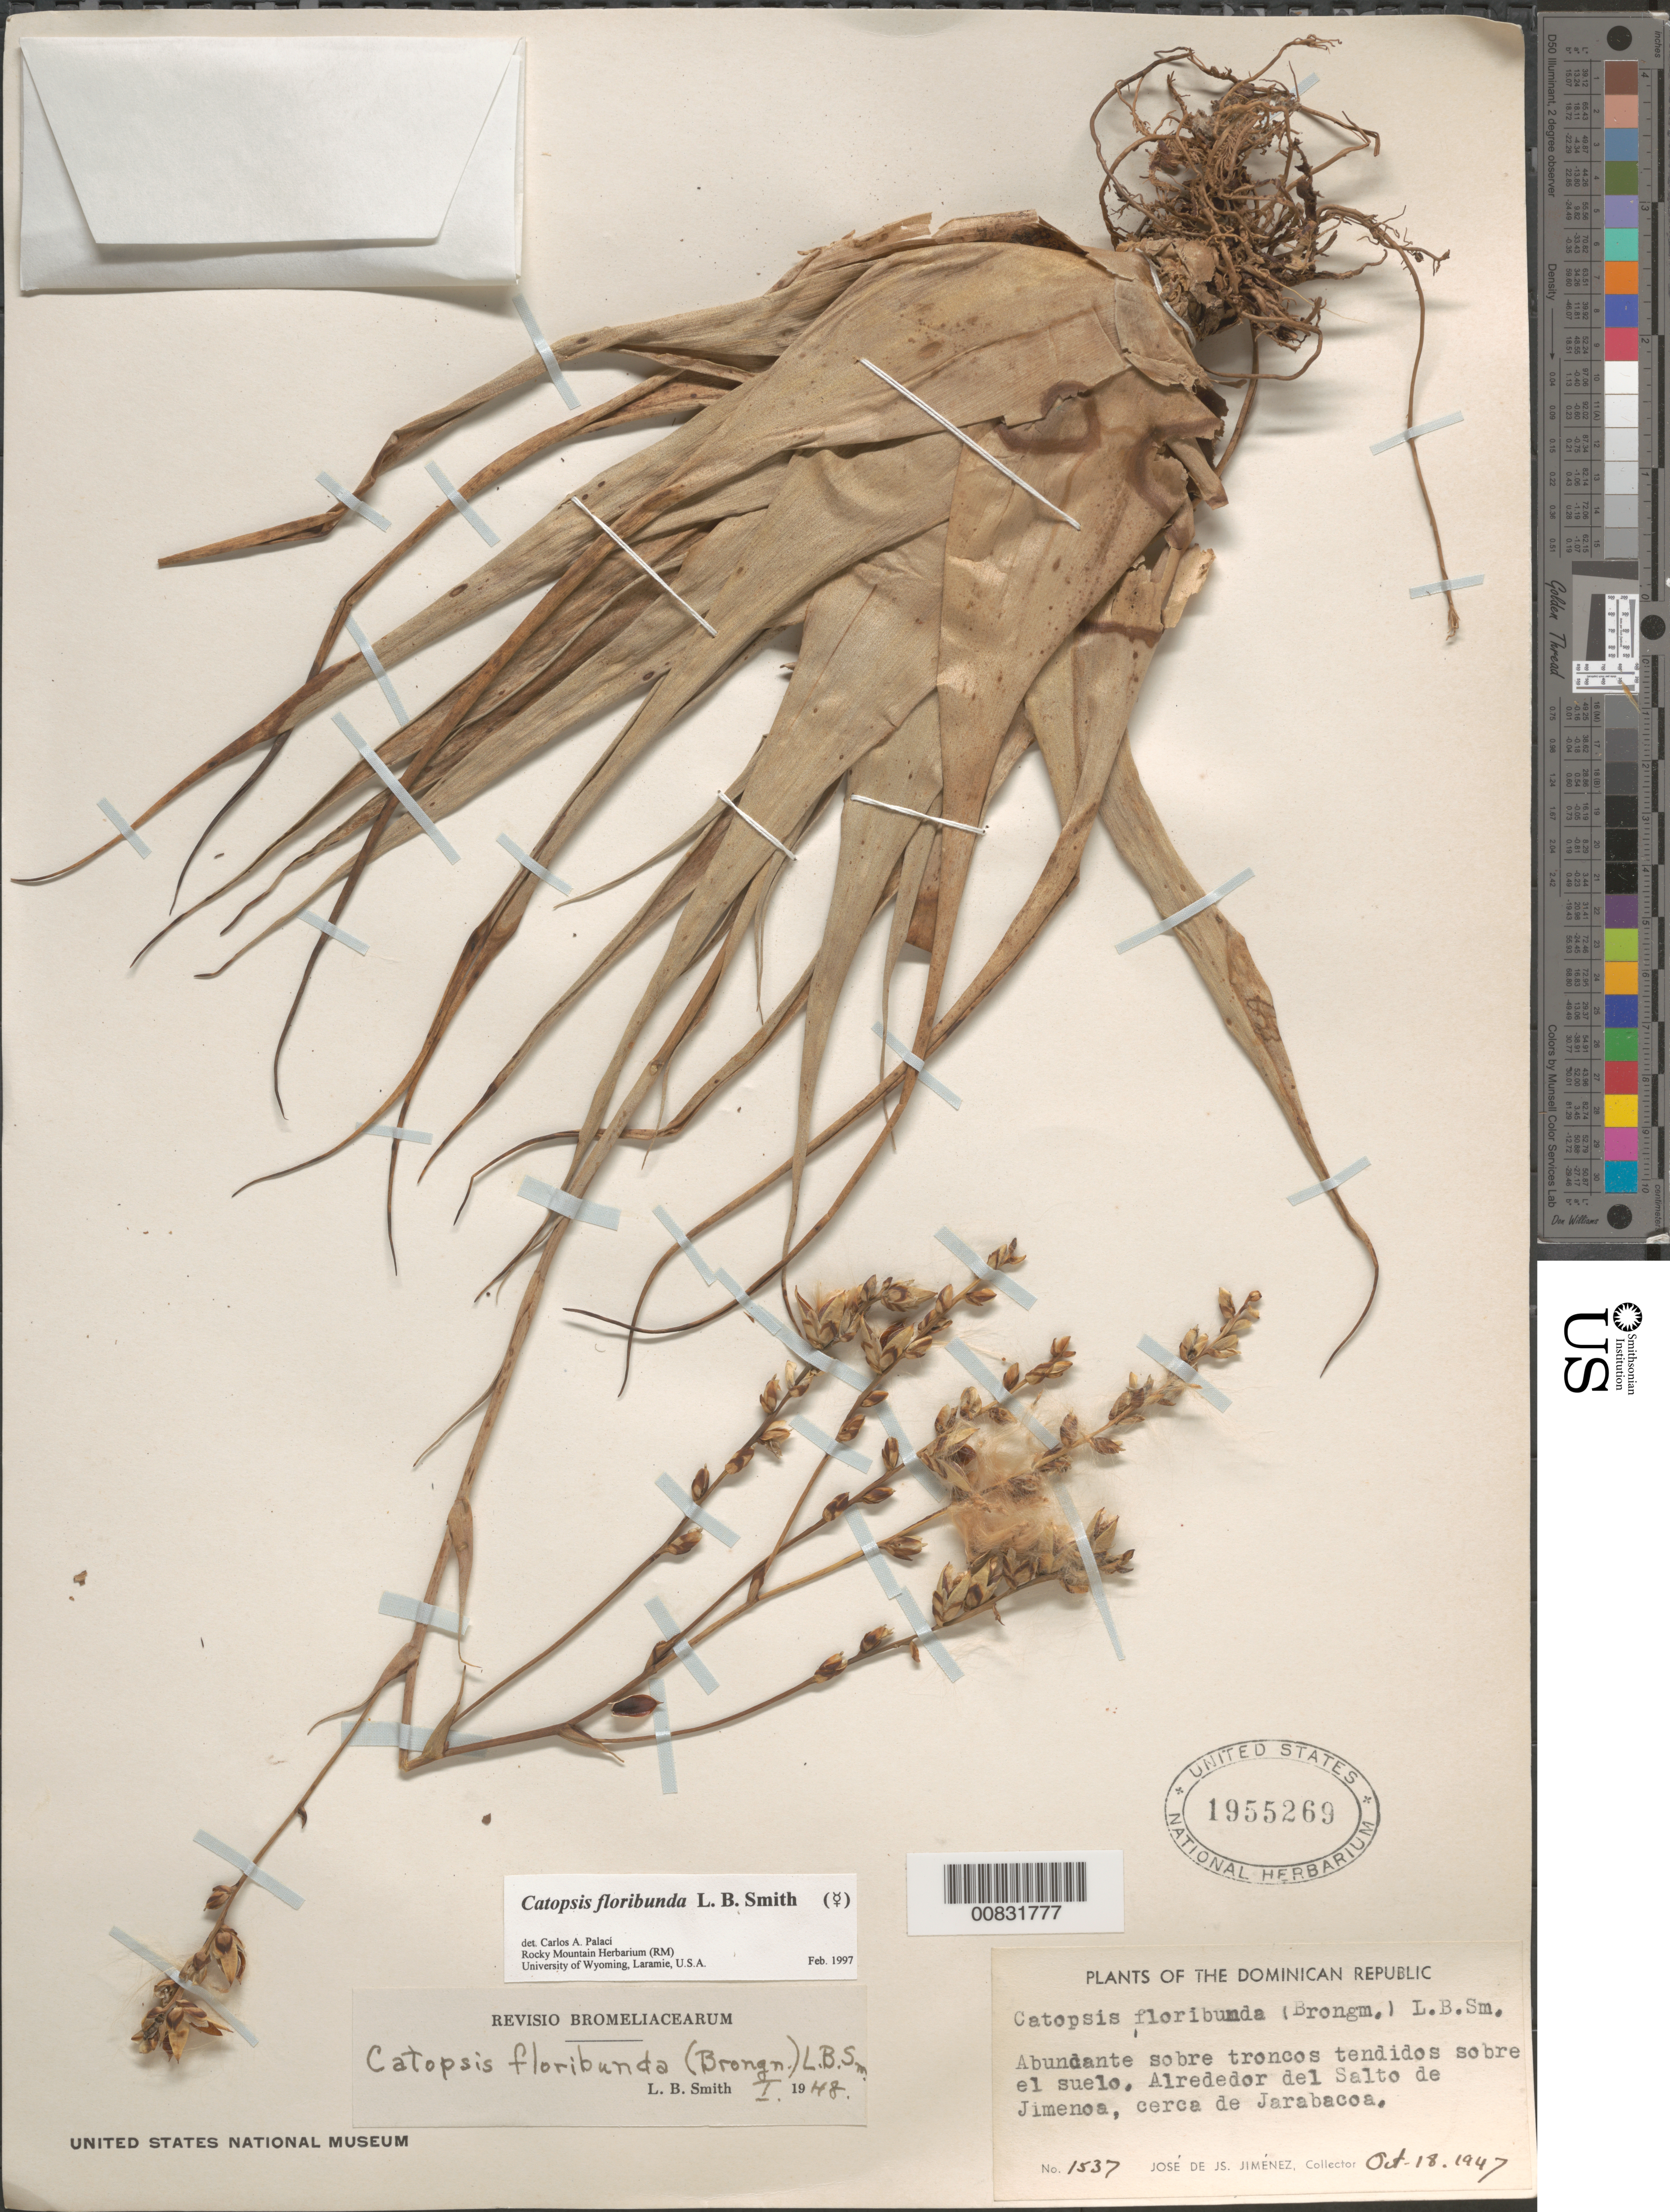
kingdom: Plantae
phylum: Tracheophyta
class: Liliopsida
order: Poales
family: Bromeliaceae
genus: Catopsis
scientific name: Catopsis floribunda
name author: L.B. Sm.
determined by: Palací, C. A., (RM), University of Wyoming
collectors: J. J. Jiménez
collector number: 1537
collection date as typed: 18 Oct 1947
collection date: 1947-10-18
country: Dominican Republic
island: Hispaniola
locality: Alrededor del Salto de Jimenoa, cerca de Jarabacoa.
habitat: Abundante sobre troncos tendidos sobre el suelo.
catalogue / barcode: US 1955269